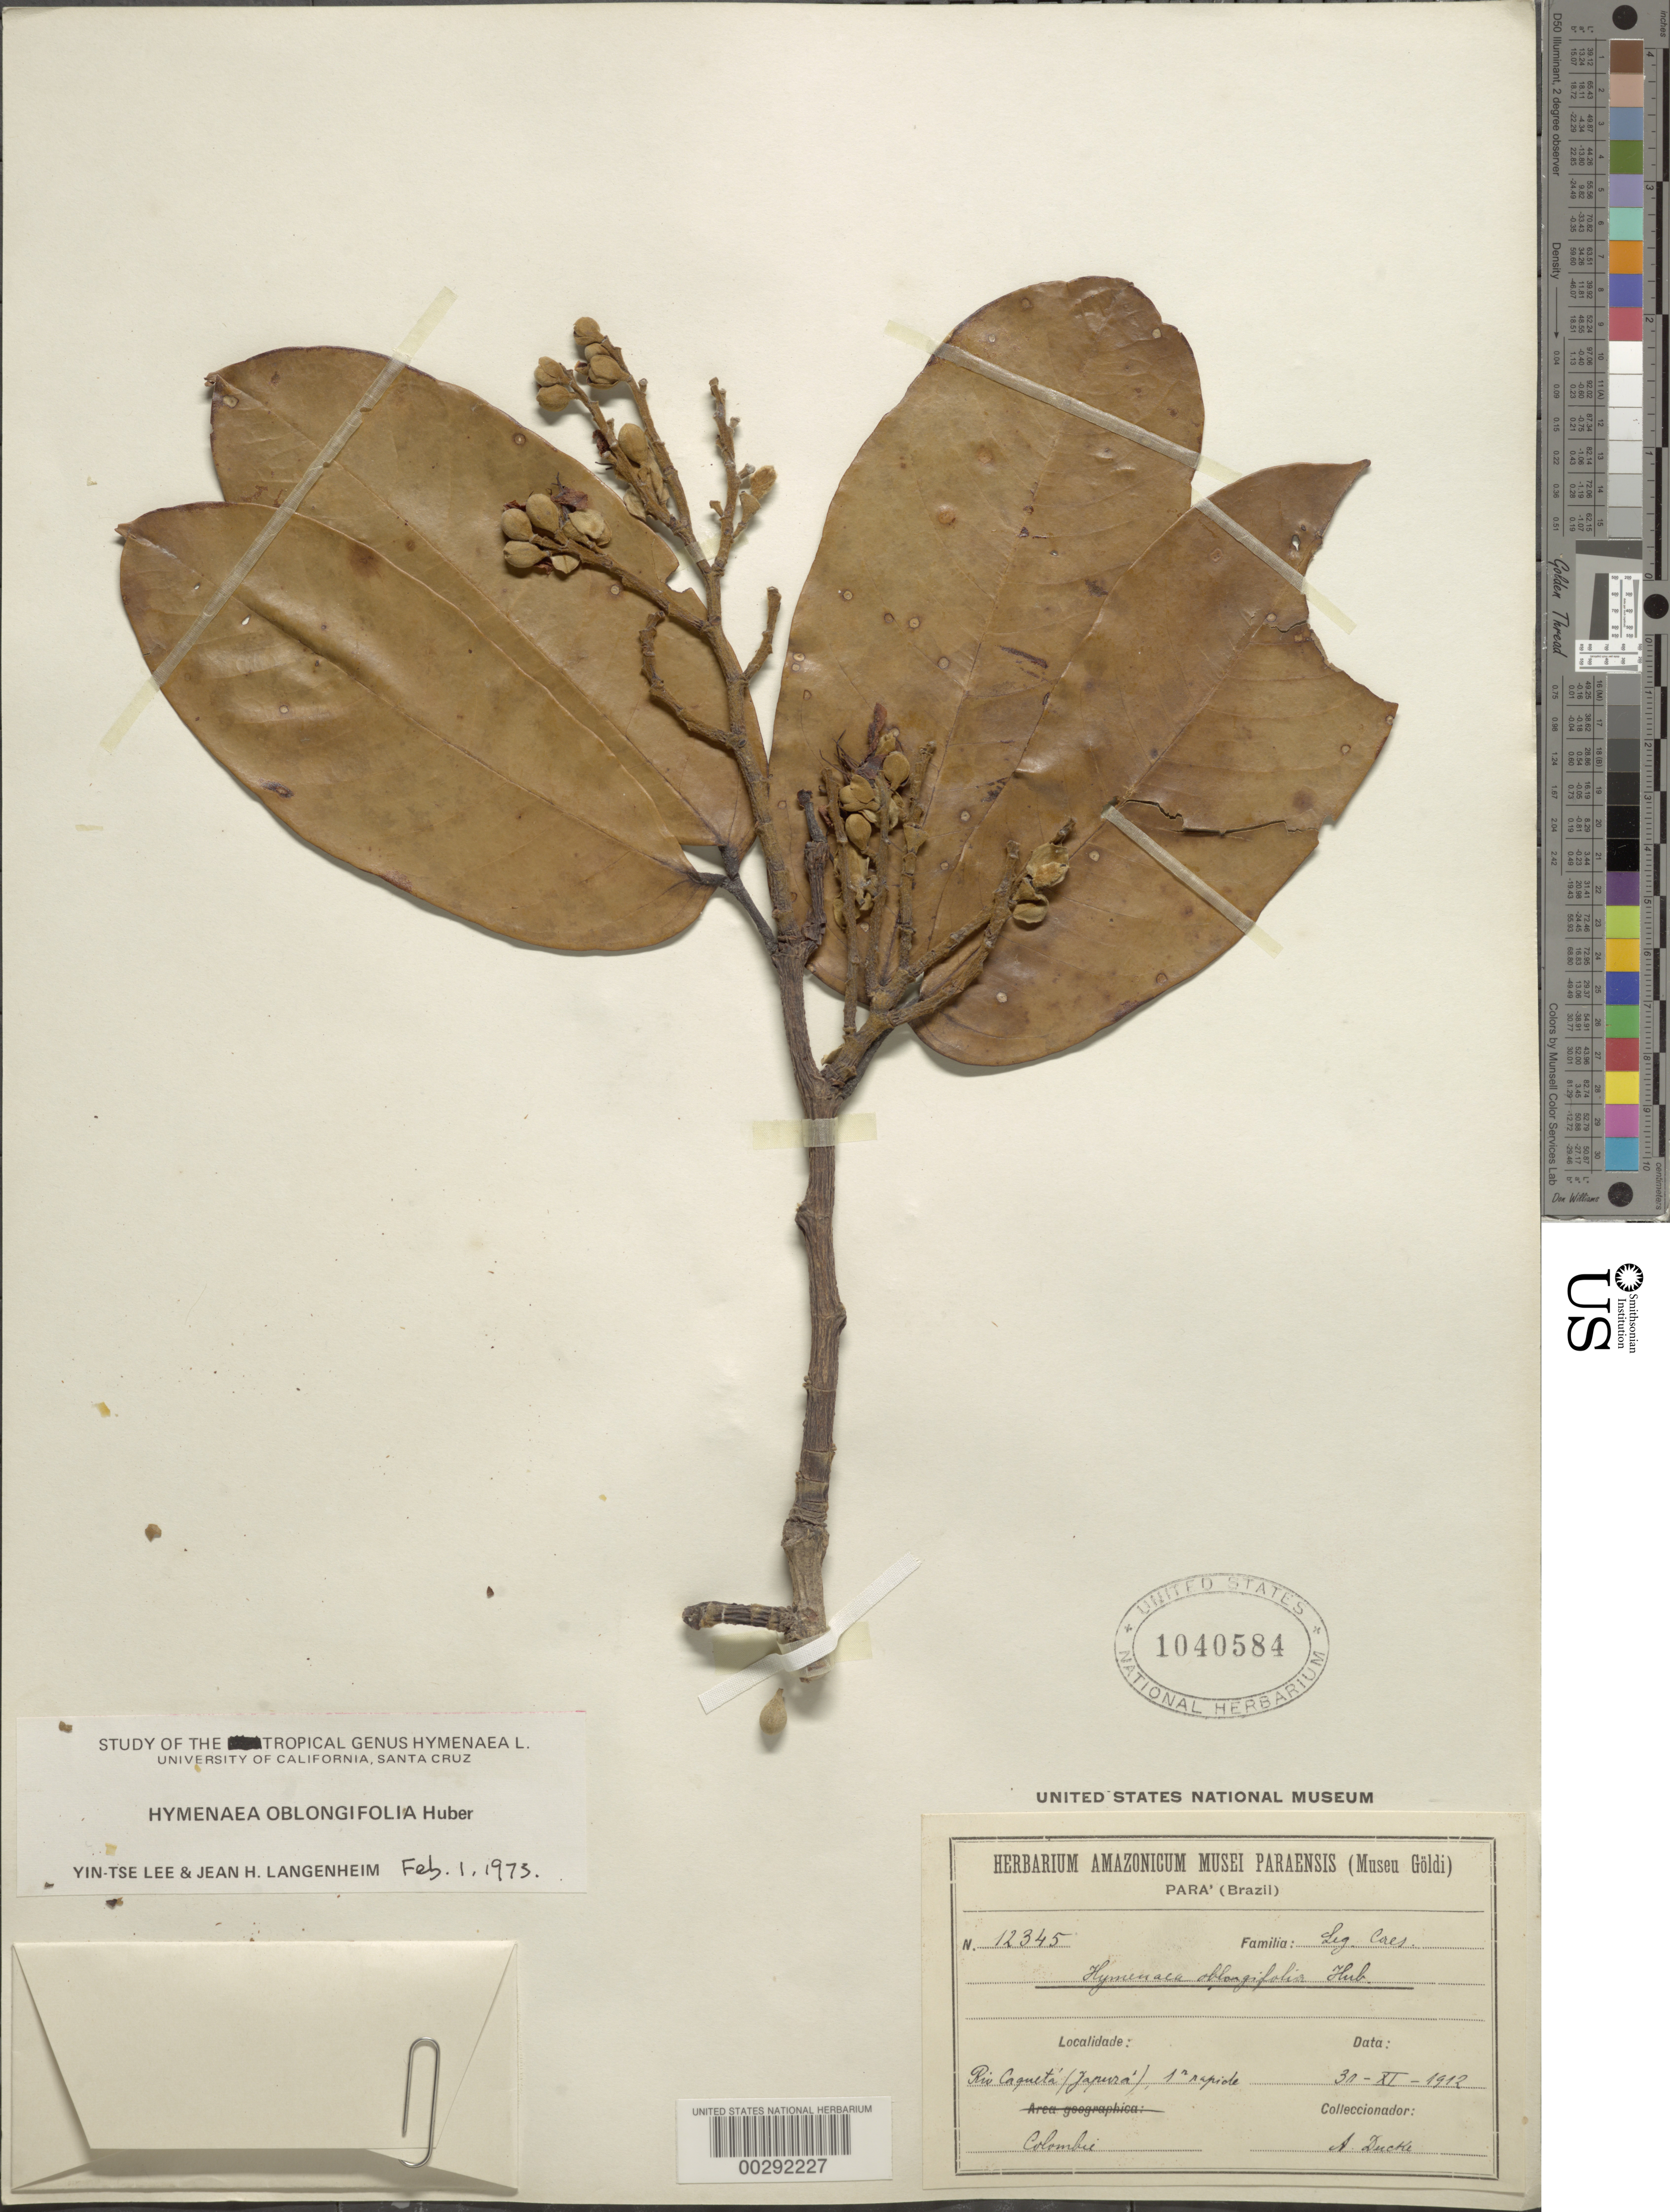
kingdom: Plantae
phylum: Tracheophyta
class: Magnoliopsida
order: Fabales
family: Fabaceae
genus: Hymenaea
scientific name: Hymenaea oblongifolia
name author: Huber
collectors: A. Ducke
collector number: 12345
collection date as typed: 30 Nov 1912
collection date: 1912-11-30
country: Colombia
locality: Rio Caqueta (japura) first rapids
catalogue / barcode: US 1040584